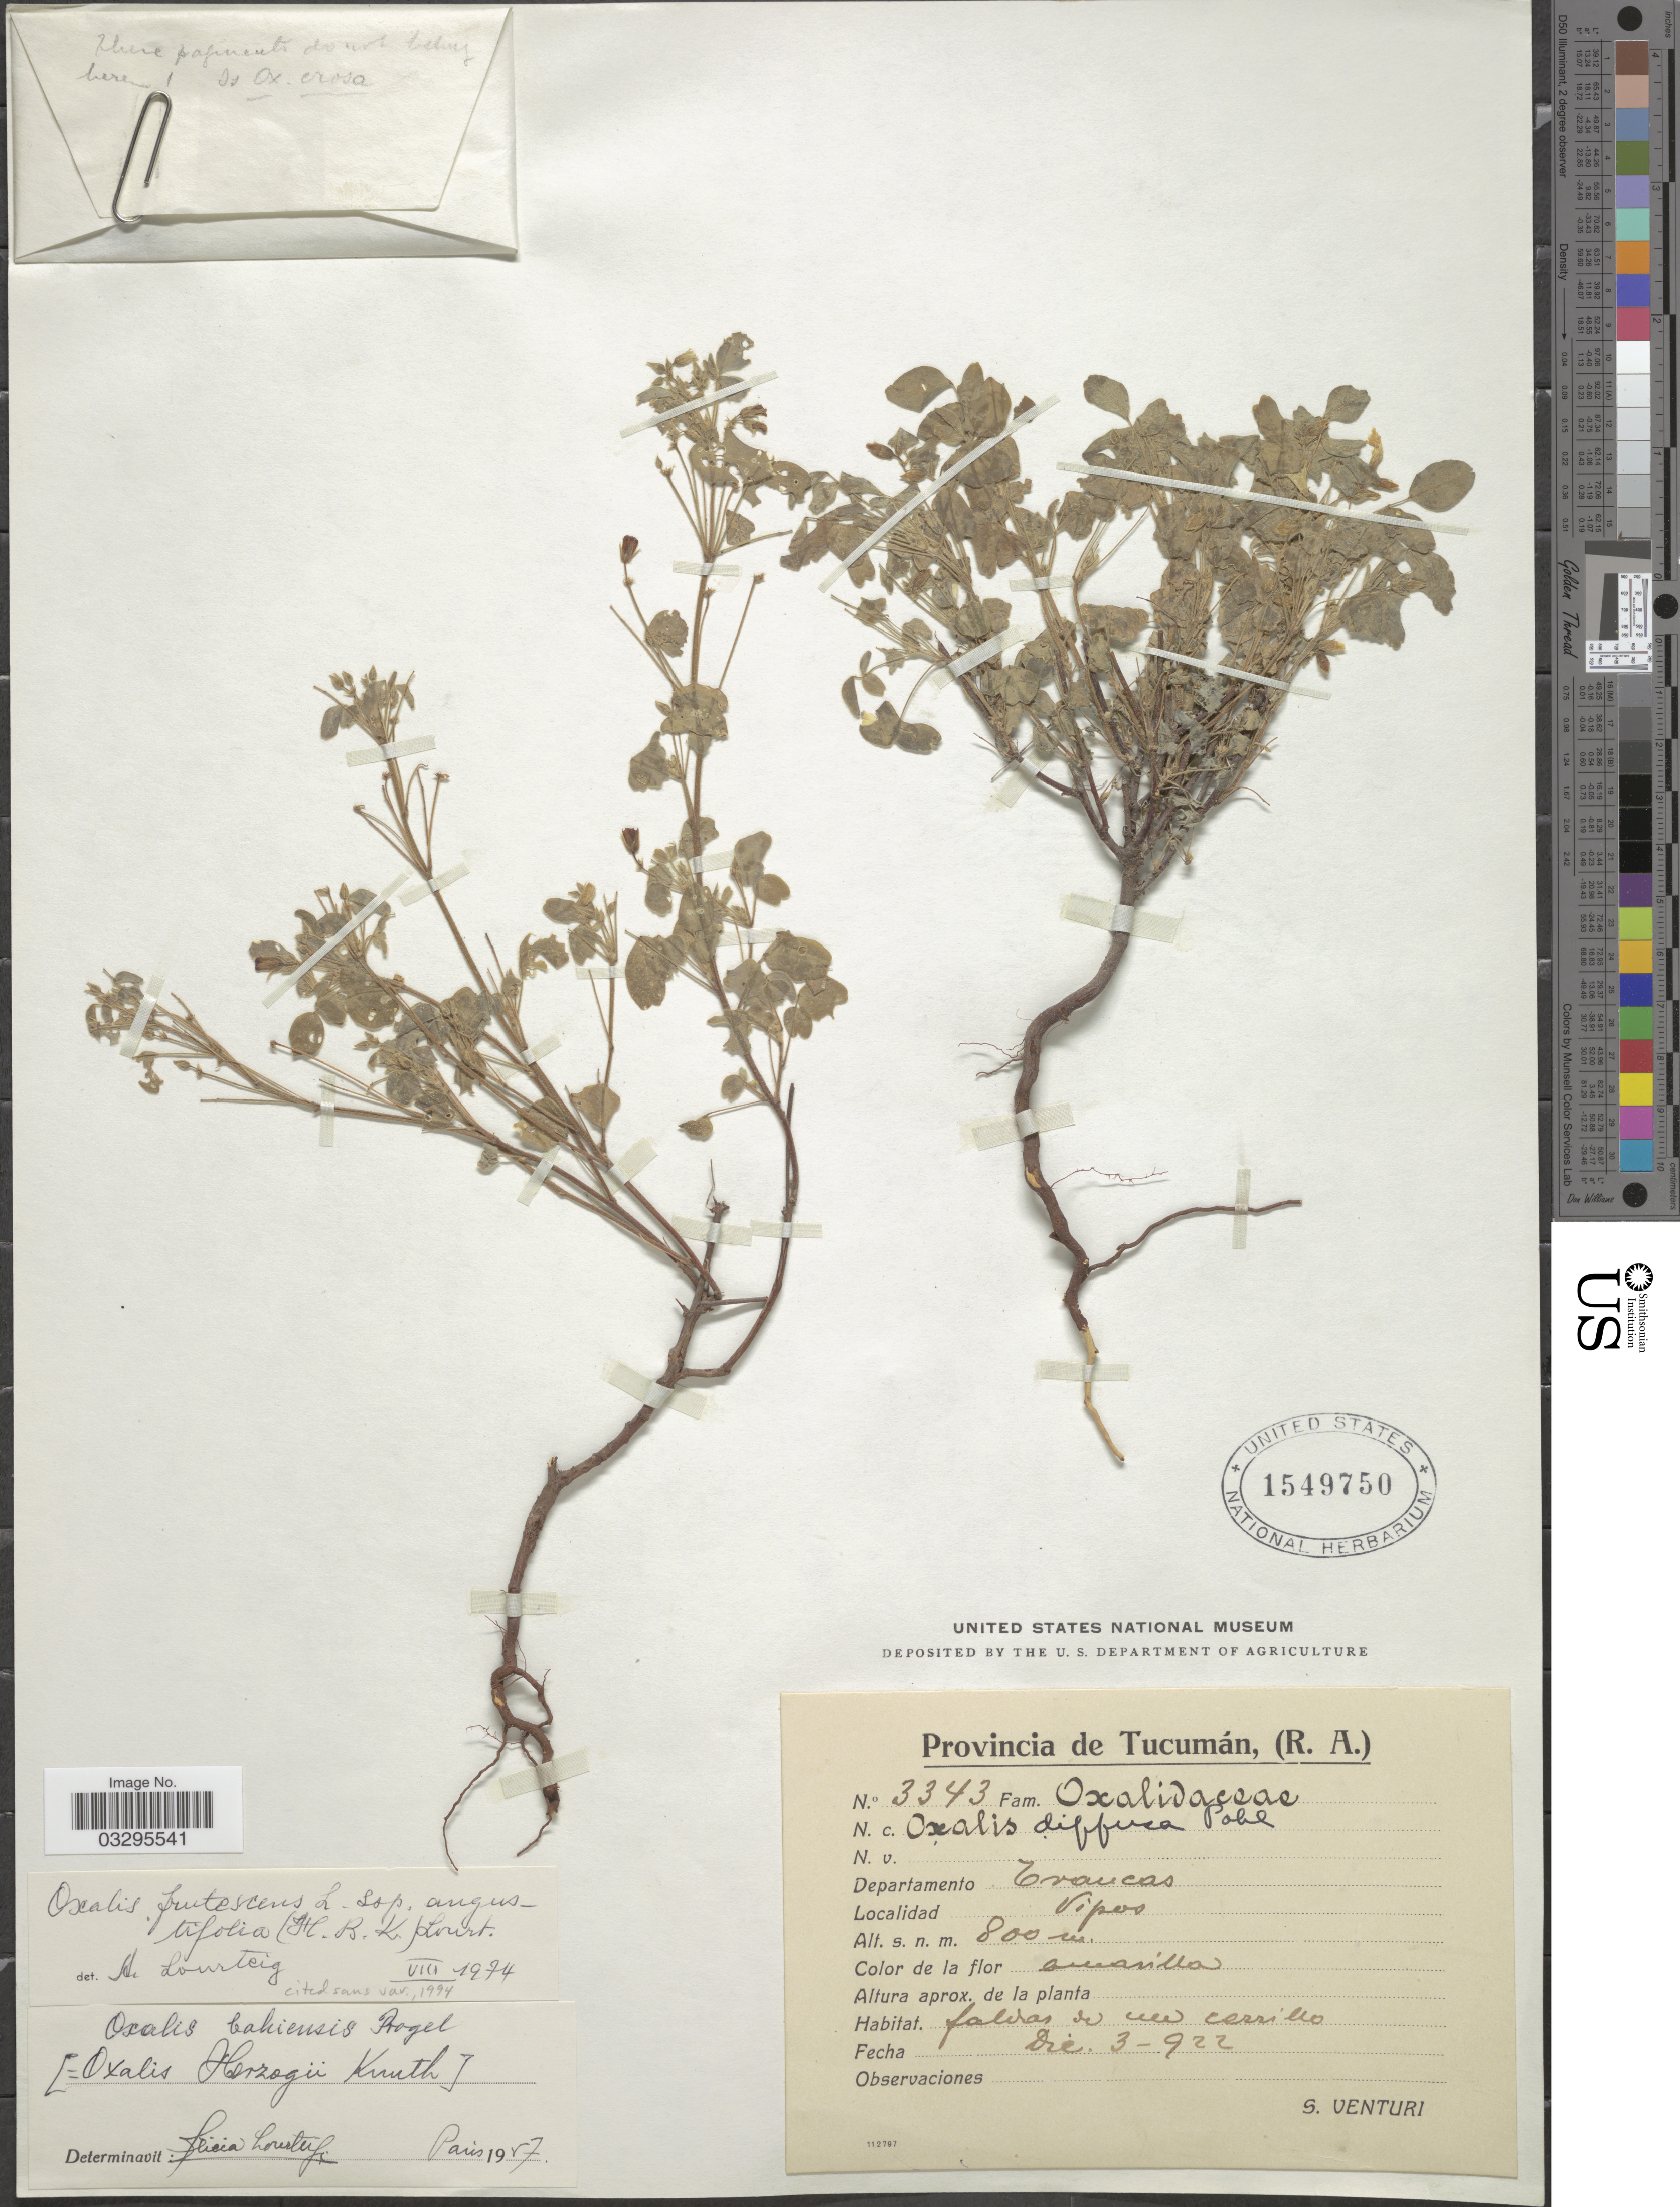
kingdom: Plantae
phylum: Tracheophyta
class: Magnoliopsida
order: Oxalidales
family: Oxalidaceae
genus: Oxalis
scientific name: Oxalis frutescens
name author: L.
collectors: S. Venturi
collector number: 3343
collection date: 1922-12-03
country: Argentina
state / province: Tucuman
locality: Departamento Trancas. Vipos.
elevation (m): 800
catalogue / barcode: US 1549750